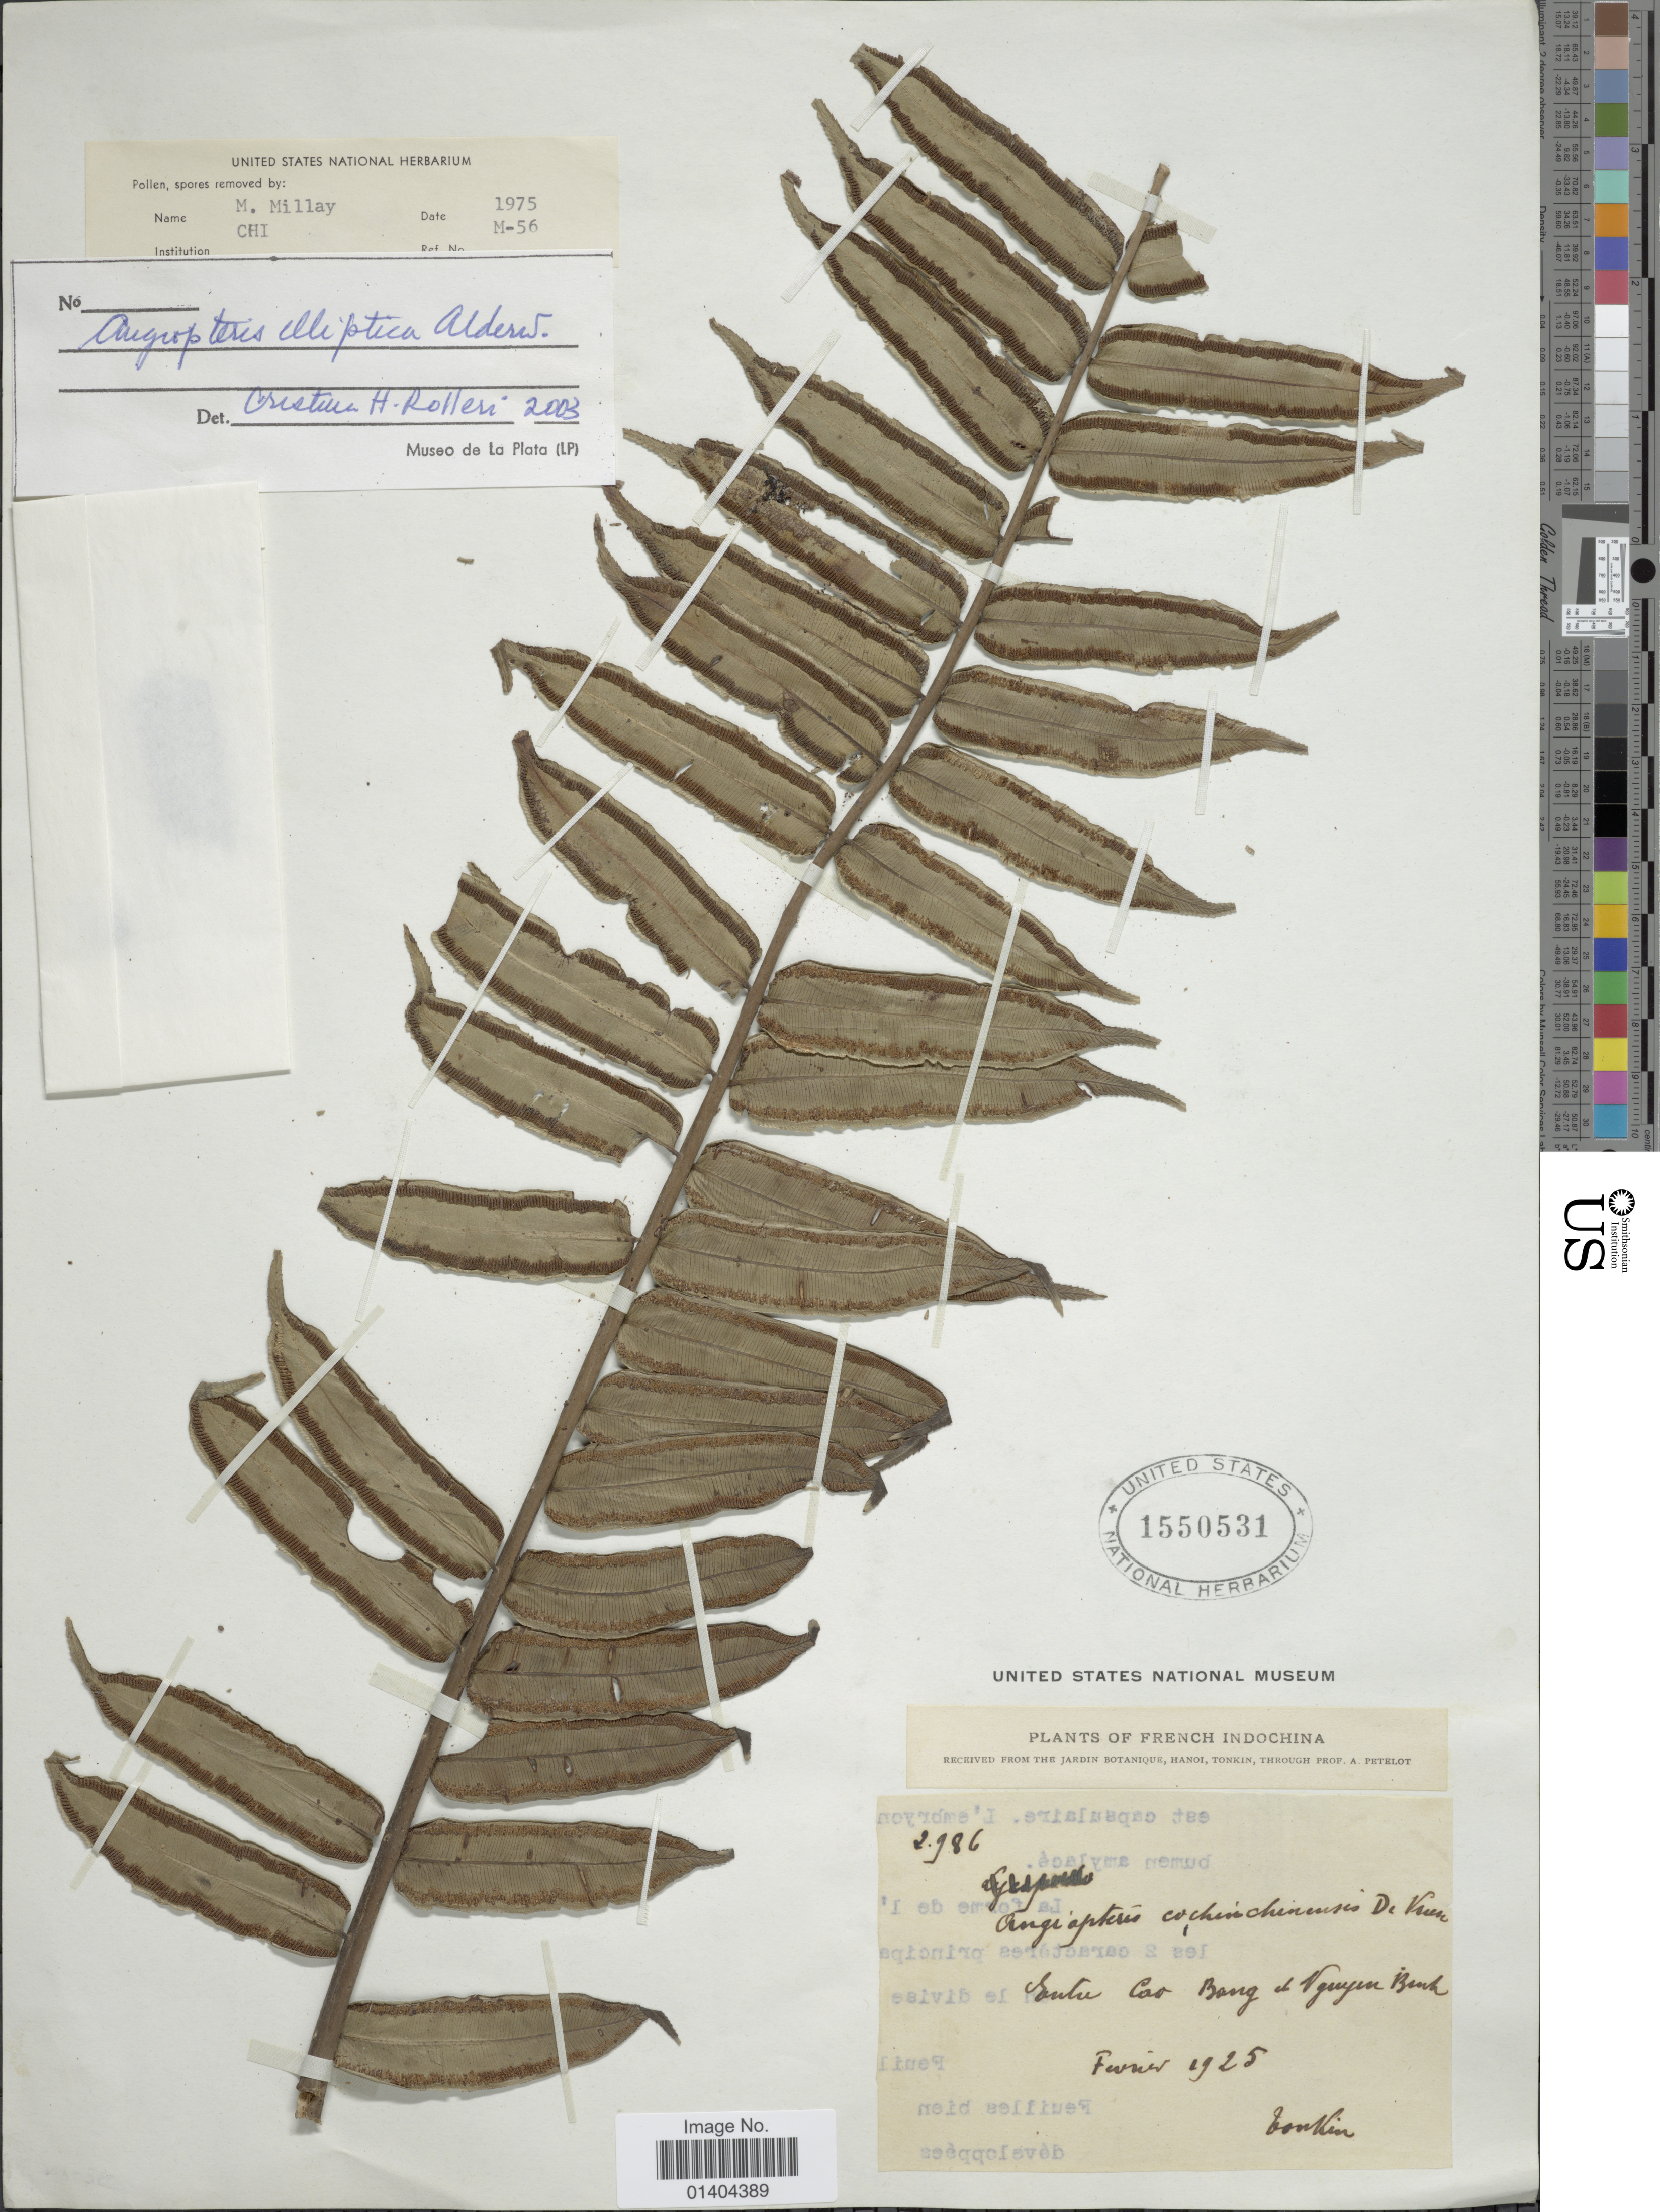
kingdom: Plantae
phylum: Tracheophyta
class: Polypodiopsida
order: Marattiales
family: Marattiaceae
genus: Angiopteris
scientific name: Angiopteris elliptica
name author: Alderw.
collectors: A. Petelot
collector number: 2986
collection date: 1925-02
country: Vietnam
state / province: Cao Bang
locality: Tonkin. Angiaptus cochinchinensis de Vrauw Gutu Cao Bang et Vryug Bank [interpreted]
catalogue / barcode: US 1550531